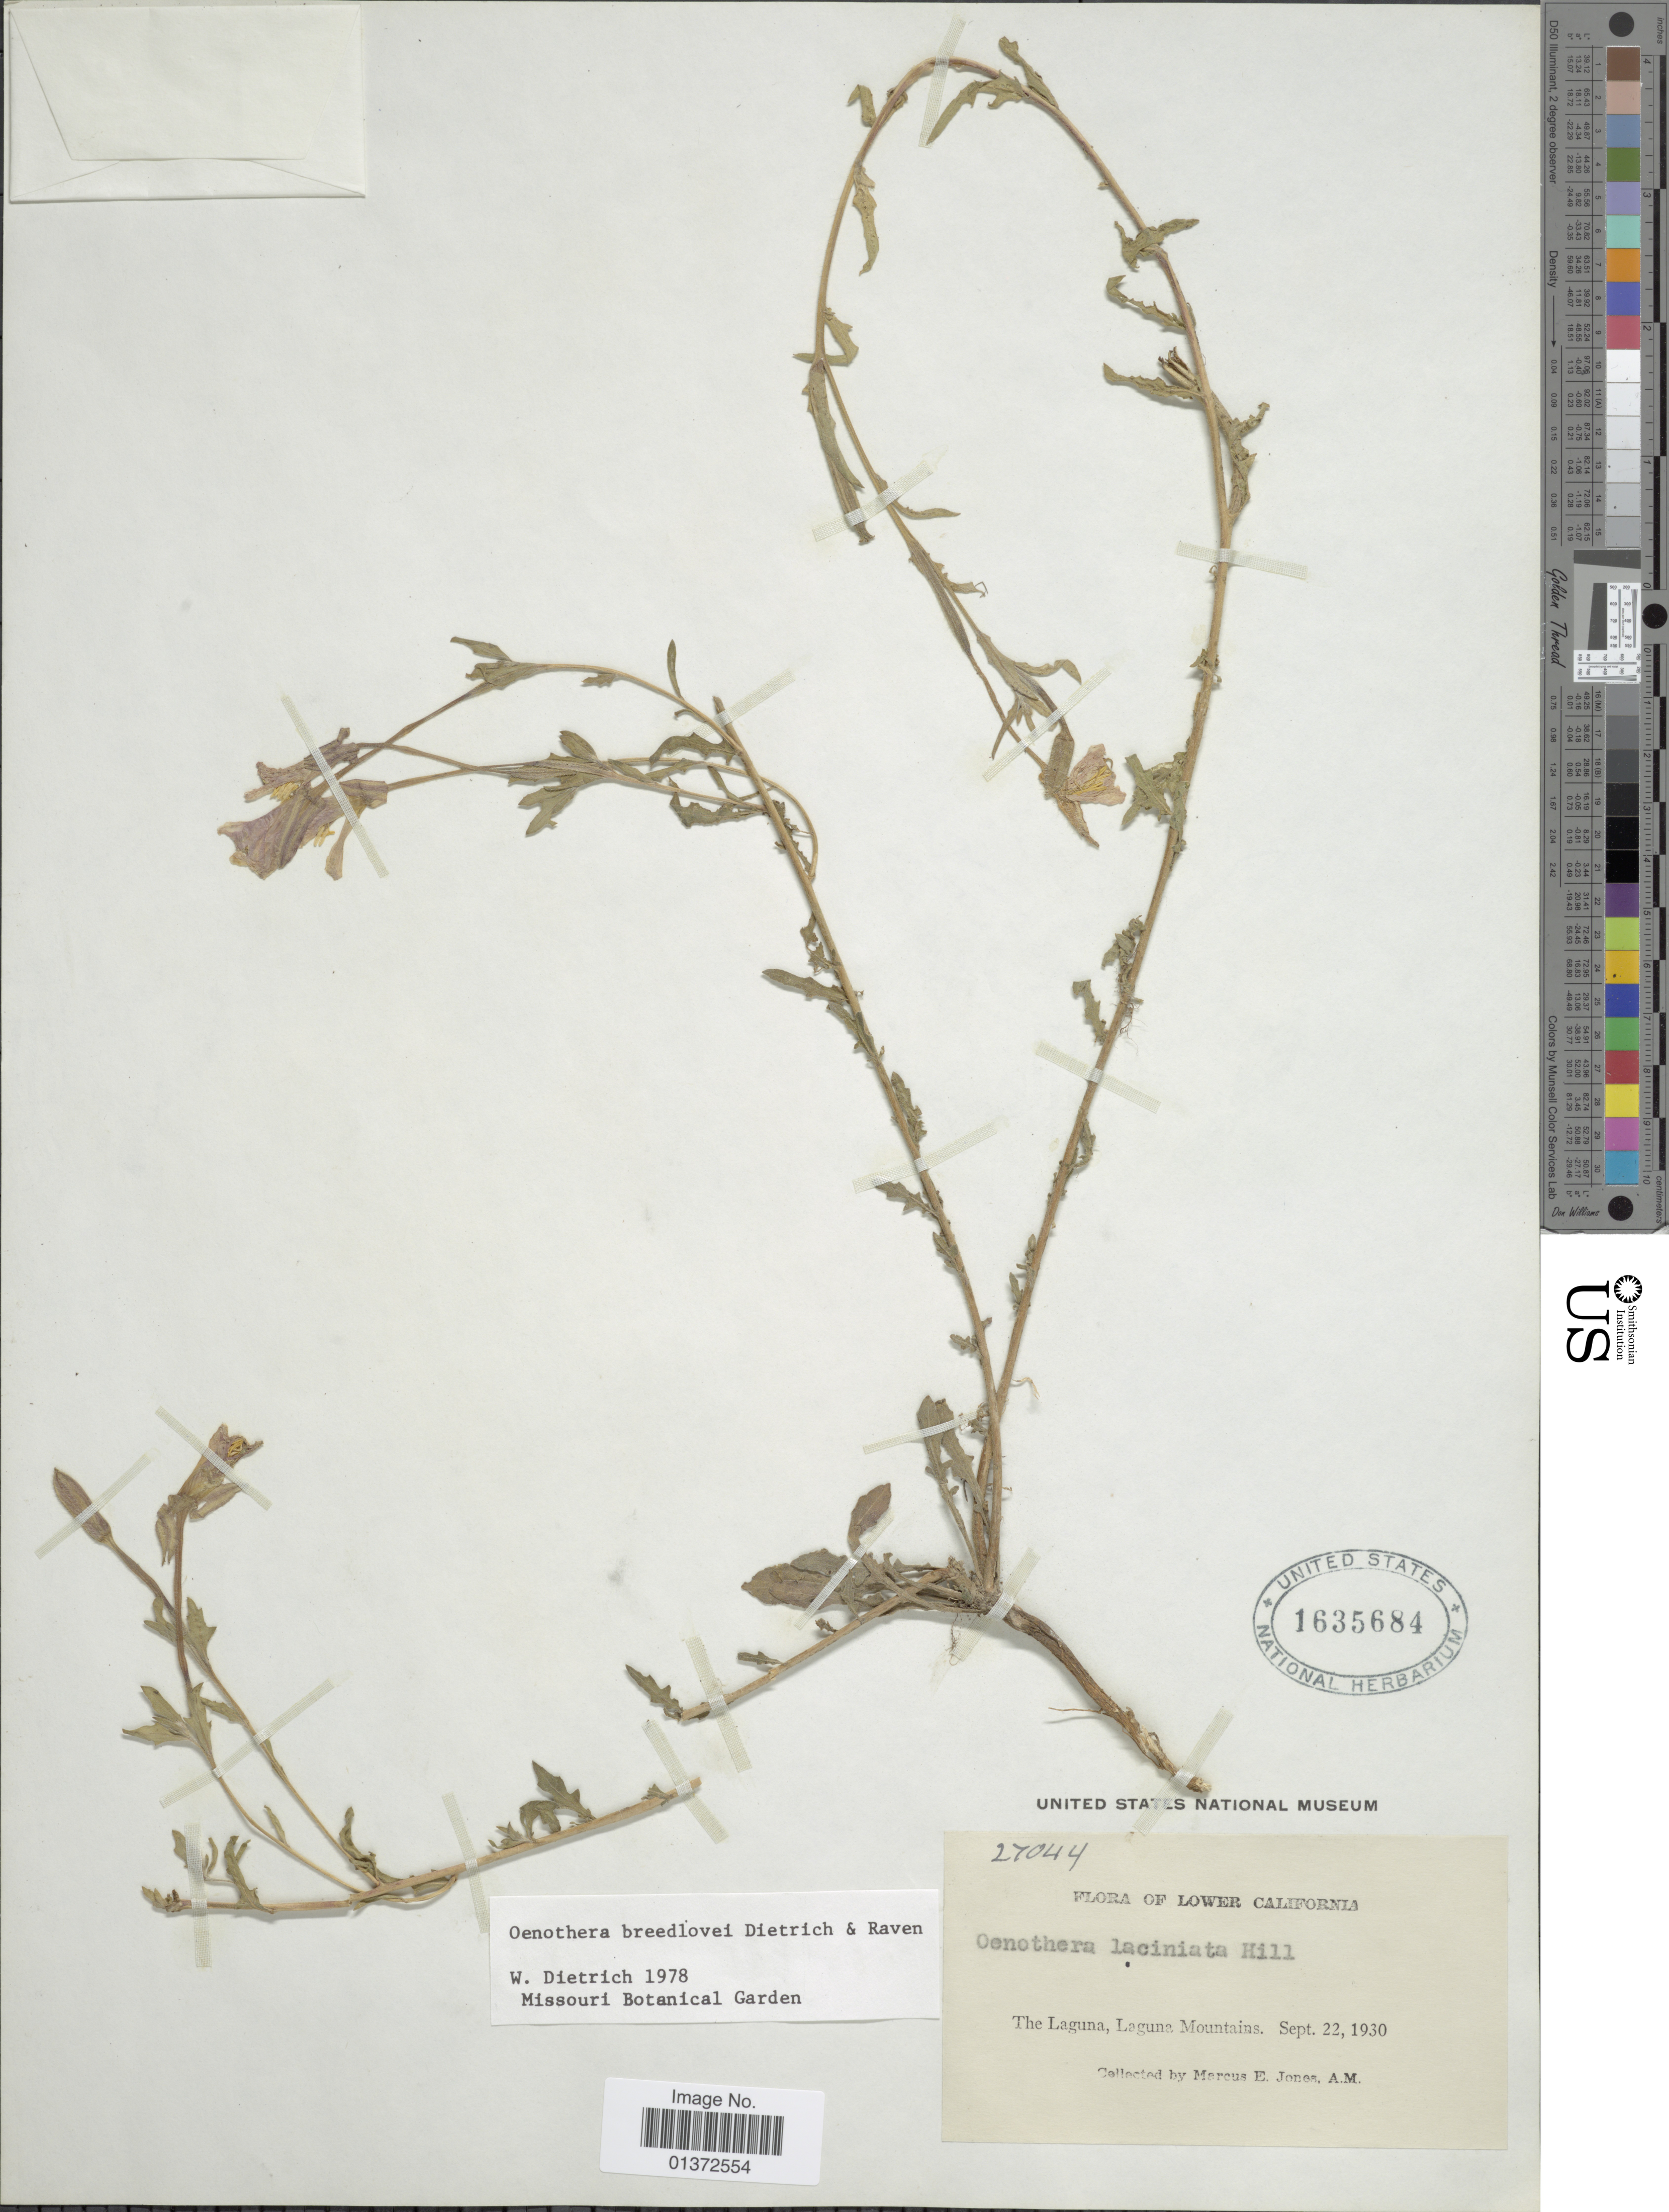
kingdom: Plantae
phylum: Tracheophyta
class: Magnoliopsida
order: Myrtales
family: Onagraceae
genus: Oenothera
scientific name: Oenothera breedlovei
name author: W. Dietr. & W.L. Wagner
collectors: M. E. Jones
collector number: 27044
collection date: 1930-09-22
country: Mexico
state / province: Baja California Norte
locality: The Laguna, Laguna Mountains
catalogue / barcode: US 1635684